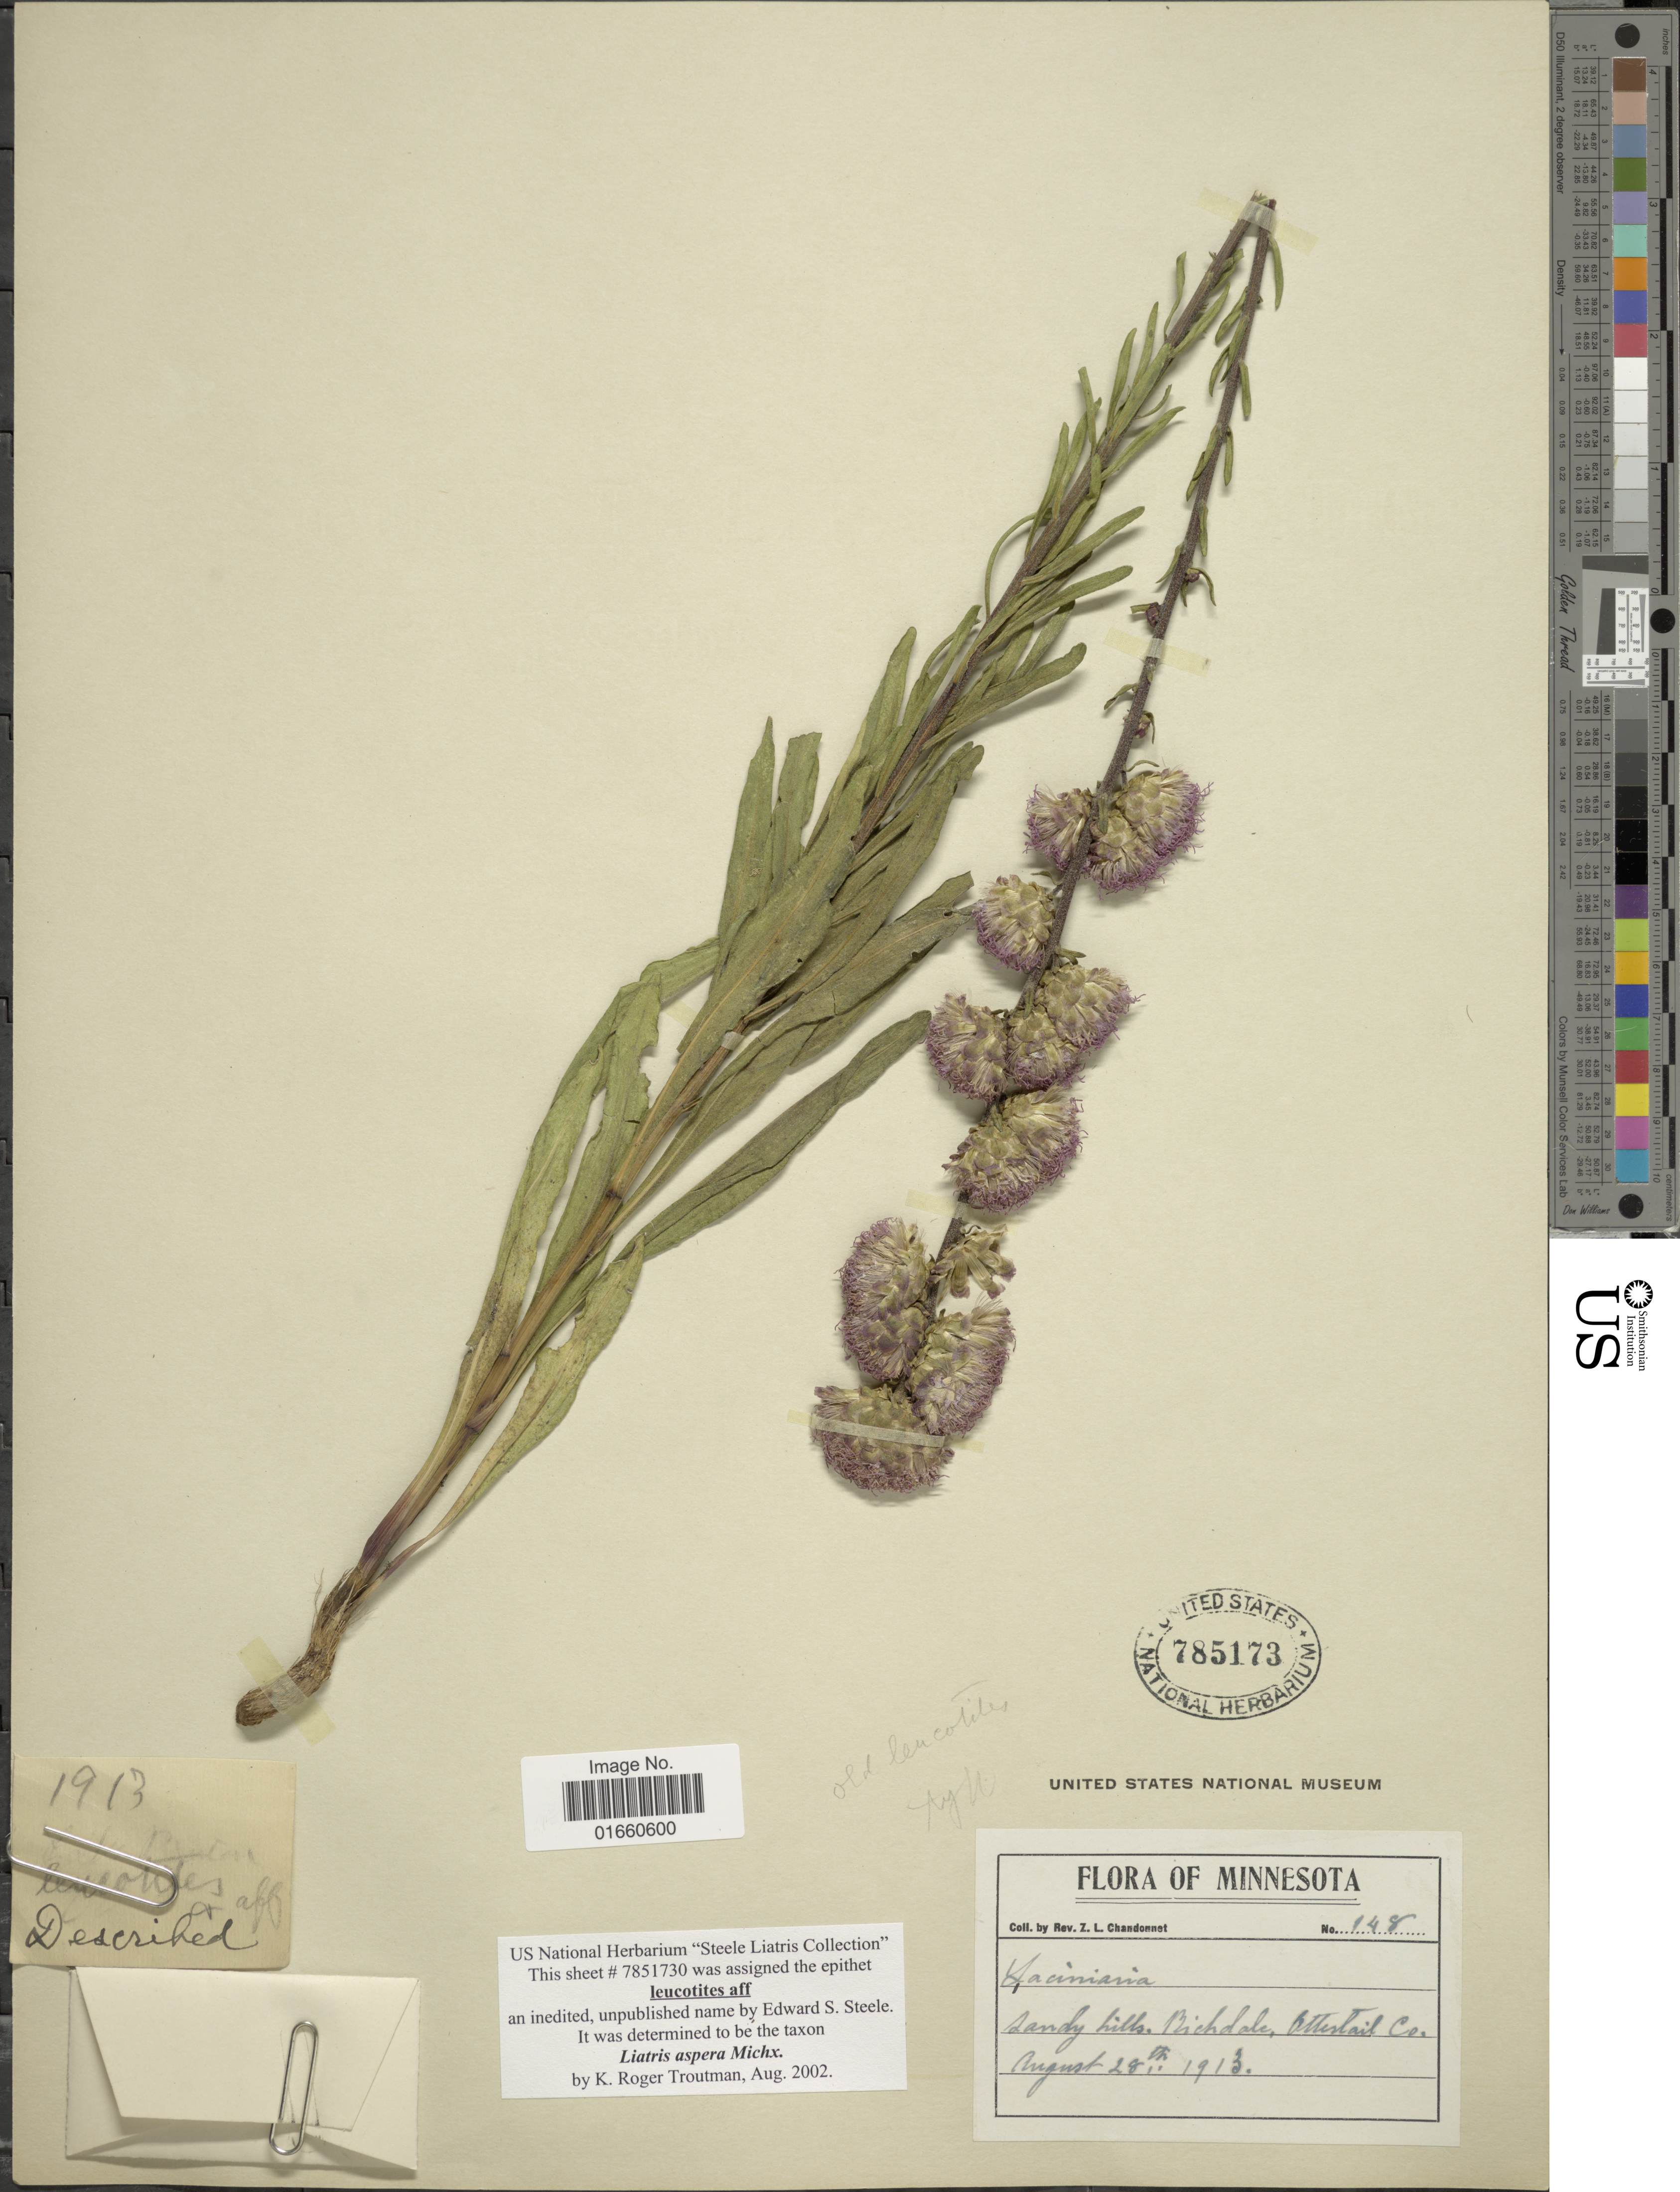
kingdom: Plantae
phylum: Tracheophyta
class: Magnoliopsida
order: Asterales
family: Asteraceae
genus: Liatris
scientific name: Liatris pycnostachya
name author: Michx.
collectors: Z. Chandonnet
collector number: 148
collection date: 1913-08-28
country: United States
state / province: Minnesota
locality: Richdale, Otter Tail Co.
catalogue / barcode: US 785173